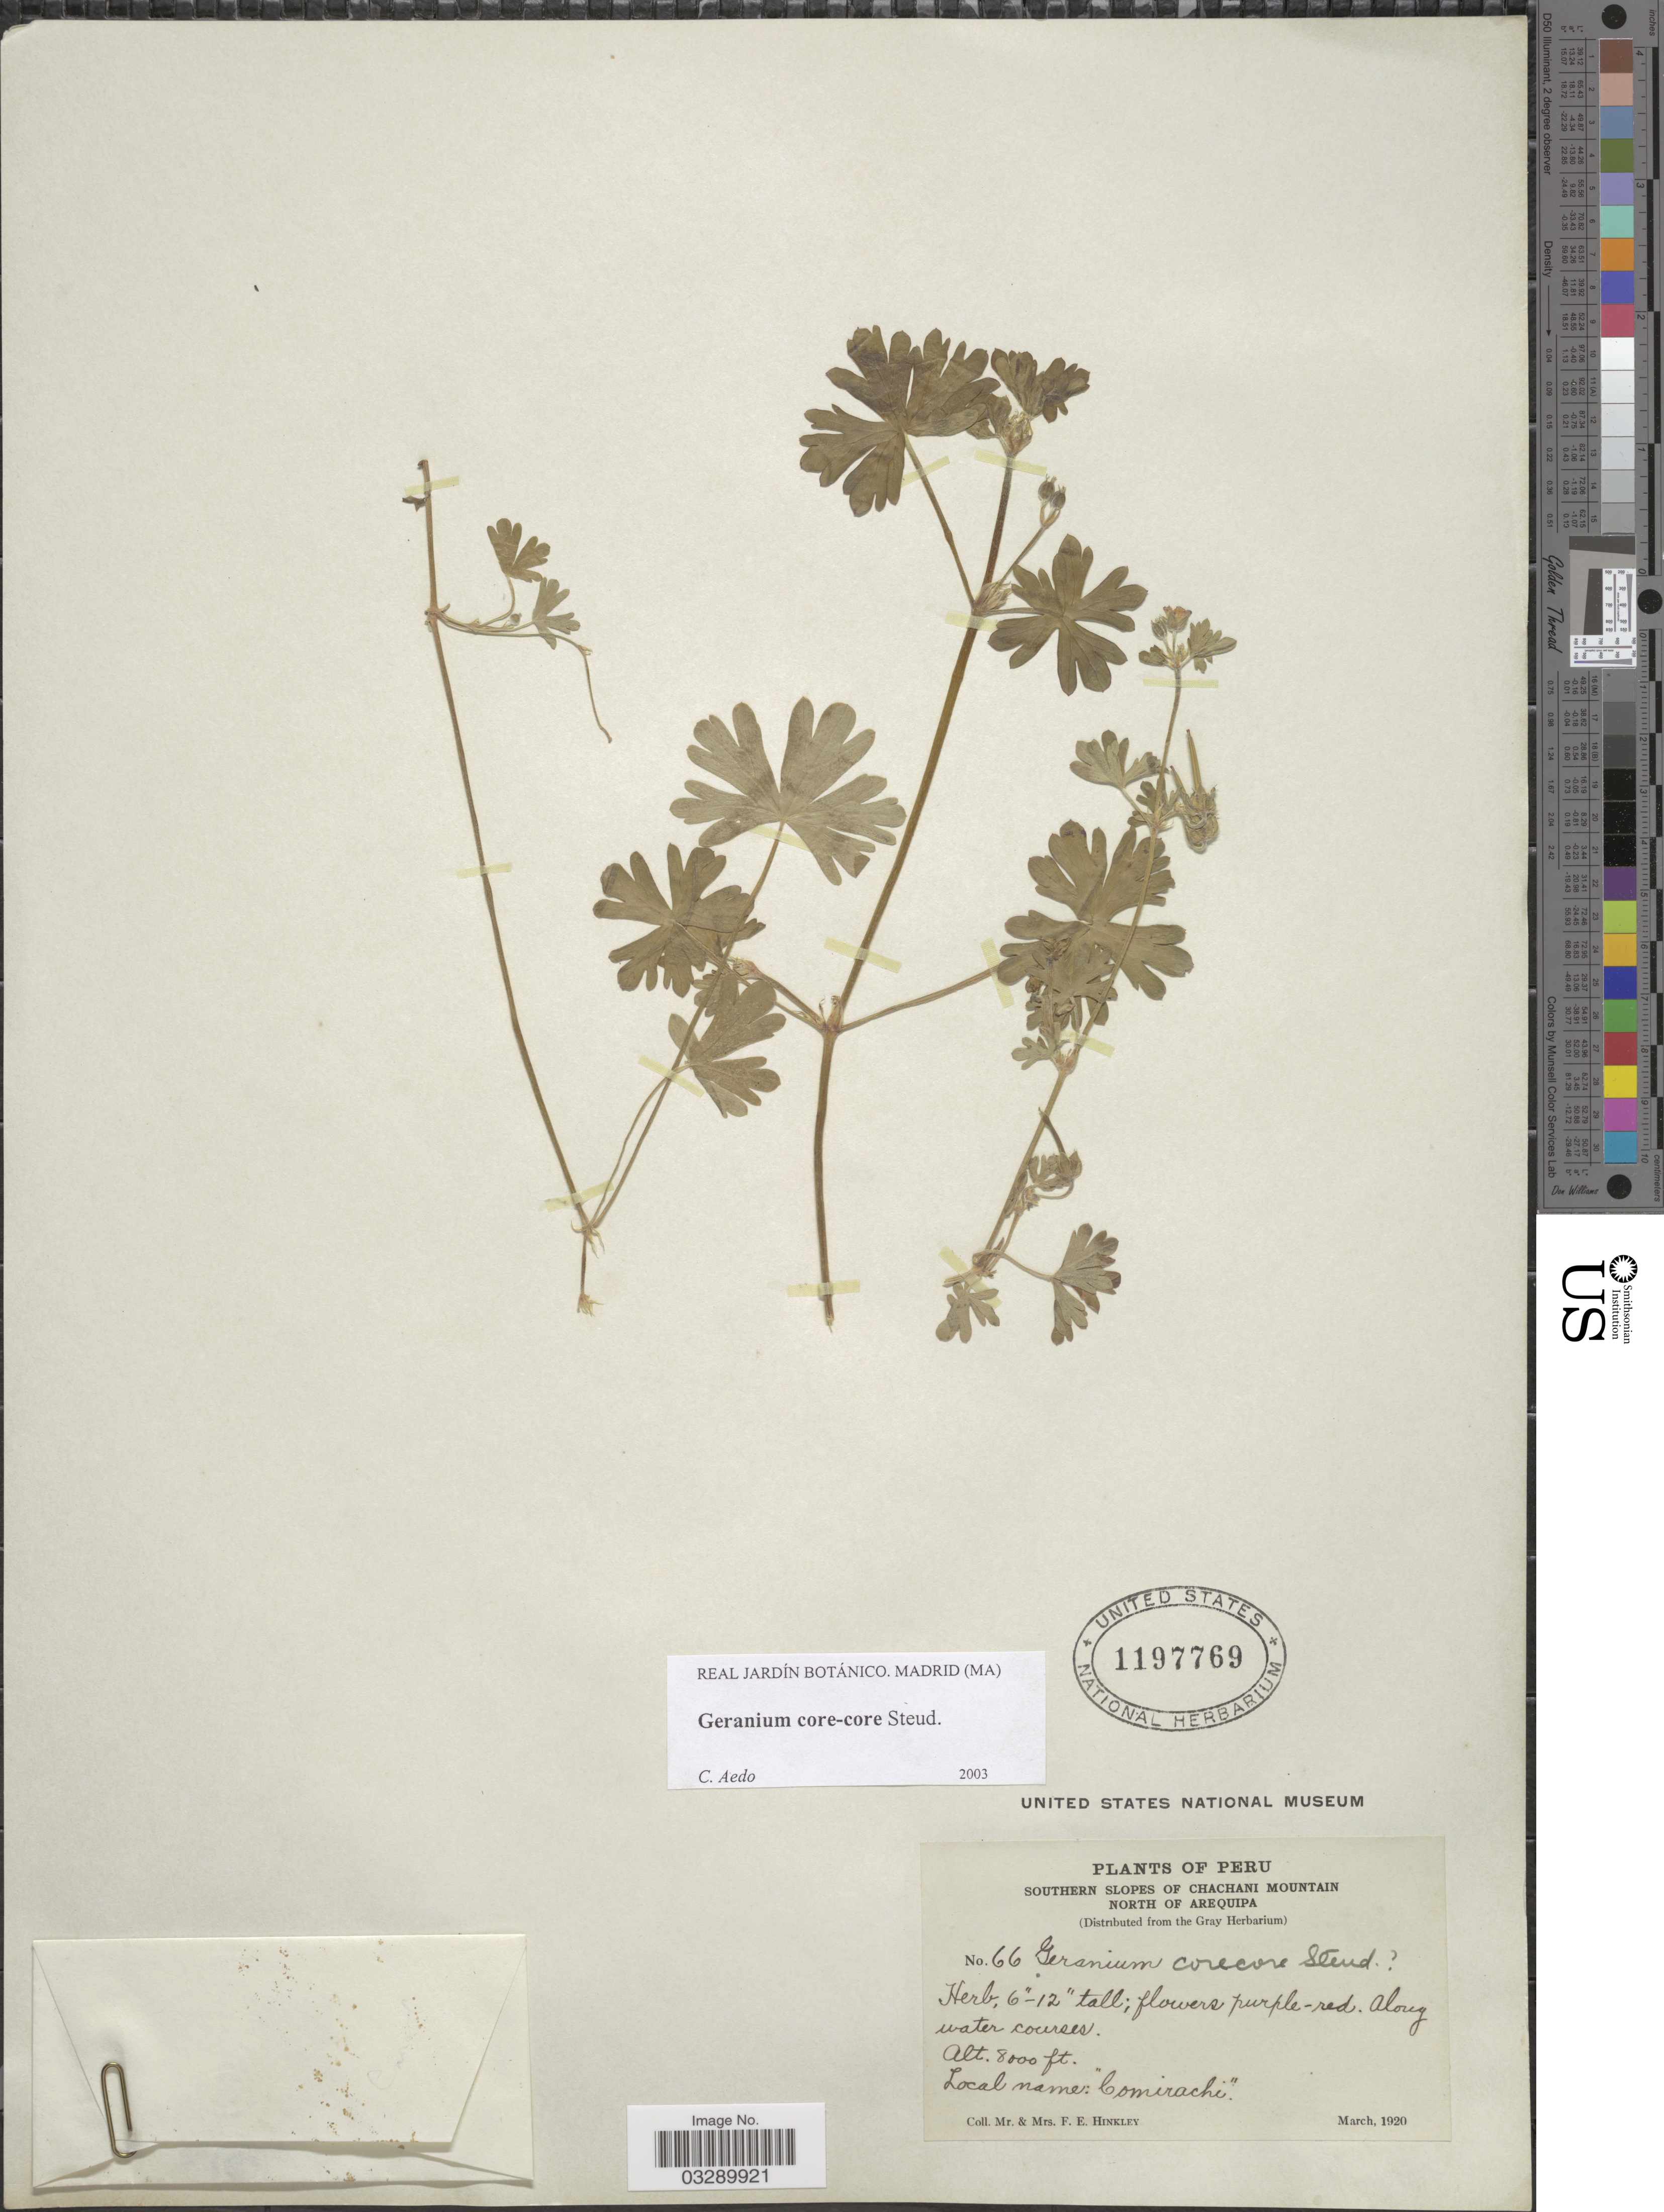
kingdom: Plantae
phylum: Tracheophyta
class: Magnoliopsida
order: Geraniales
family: Geraniaceae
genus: Geranium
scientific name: Geranium core-core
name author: Steud.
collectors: F. Hinkley & F. Hinkley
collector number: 66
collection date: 1920-03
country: Peru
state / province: Arequipa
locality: Southern slopes of Chachani Mountain. Along water courses.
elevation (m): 2438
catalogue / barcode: US 1197769